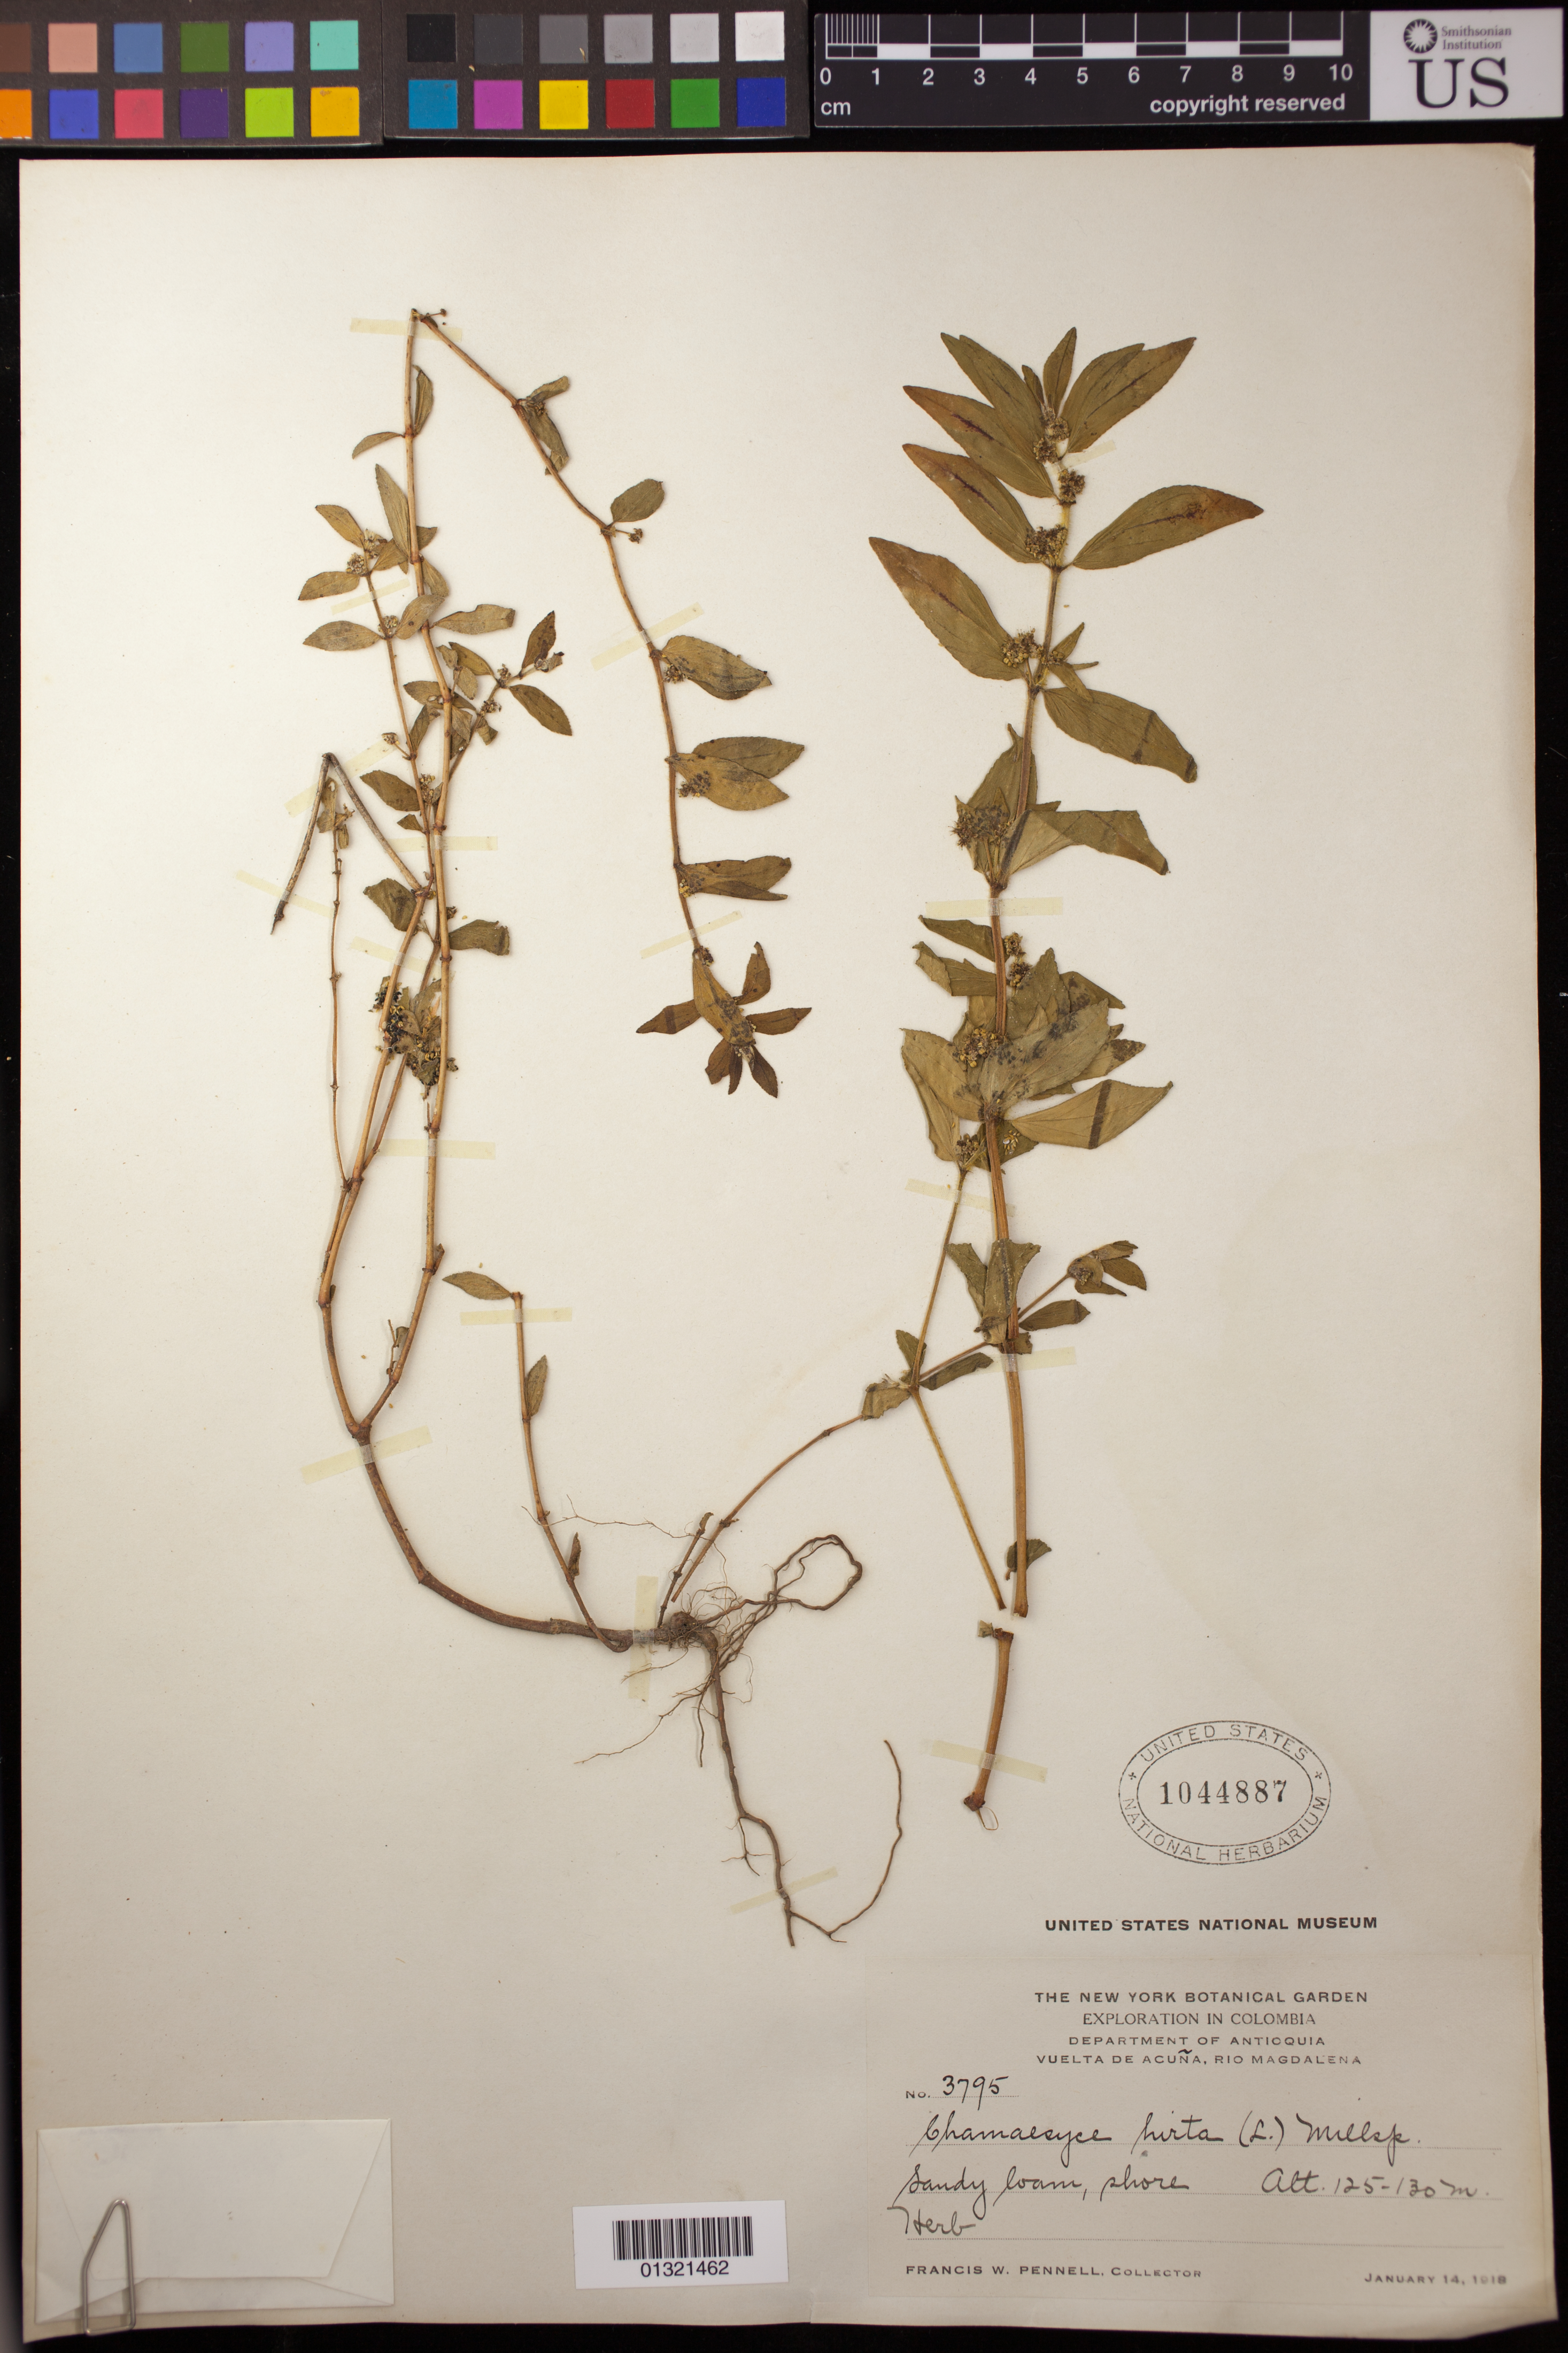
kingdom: Plantae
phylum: Tracheophyta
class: Magnoliopsida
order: Malpighiales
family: Euphorbiaceae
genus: Euphorbia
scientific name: Euphorbia hirta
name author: L.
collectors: F. W. Pennell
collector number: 3795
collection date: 1918-01-14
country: Colombia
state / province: Antioquia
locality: Vuelta de Acuña, Rio Magdalena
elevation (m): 125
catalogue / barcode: US 1044887